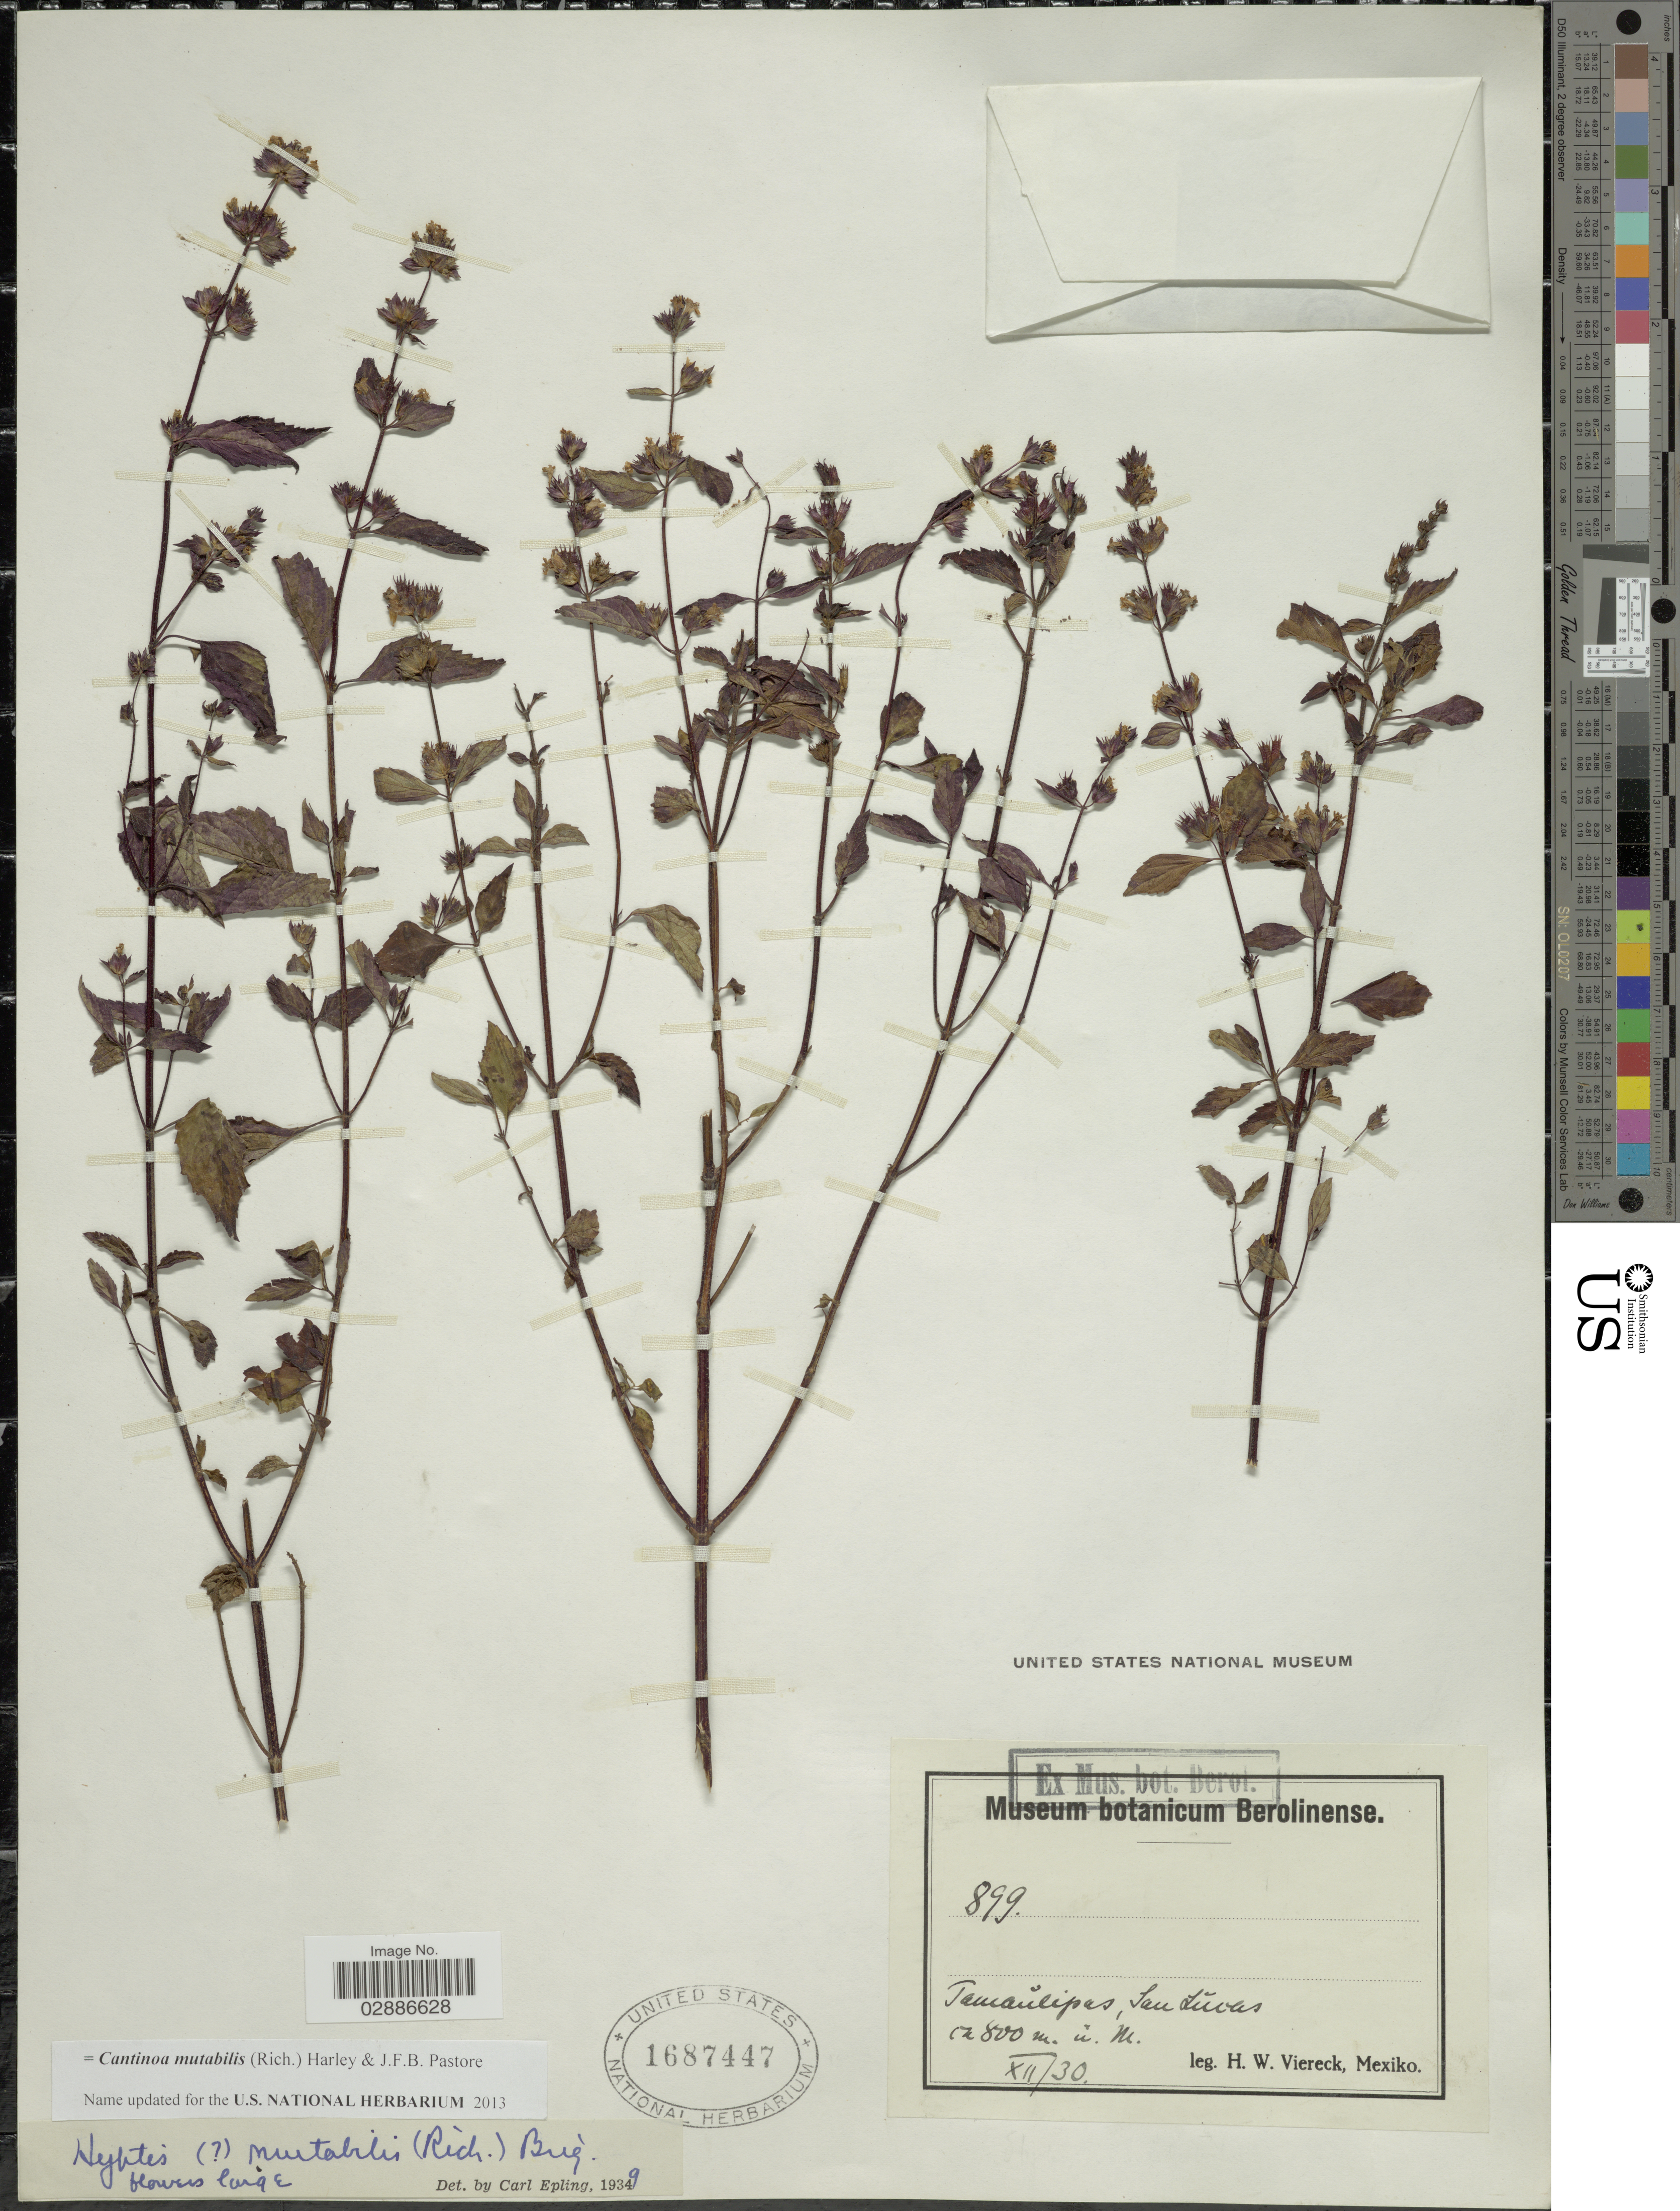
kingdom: Plantae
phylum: Tracheophyta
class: Magnoliopsida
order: Lamiales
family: Lamiaceae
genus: Cantinoa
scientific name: Cantinoa mutabilis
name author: (Epling) Harley & J.F.B. Pastore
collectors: H. W. Viereck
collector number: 899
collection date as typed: Transcribed d/m/y: /12/30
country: Mexico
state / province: Tamaulipas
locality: San Lúcas.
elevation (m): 800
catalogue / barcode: US 1687447